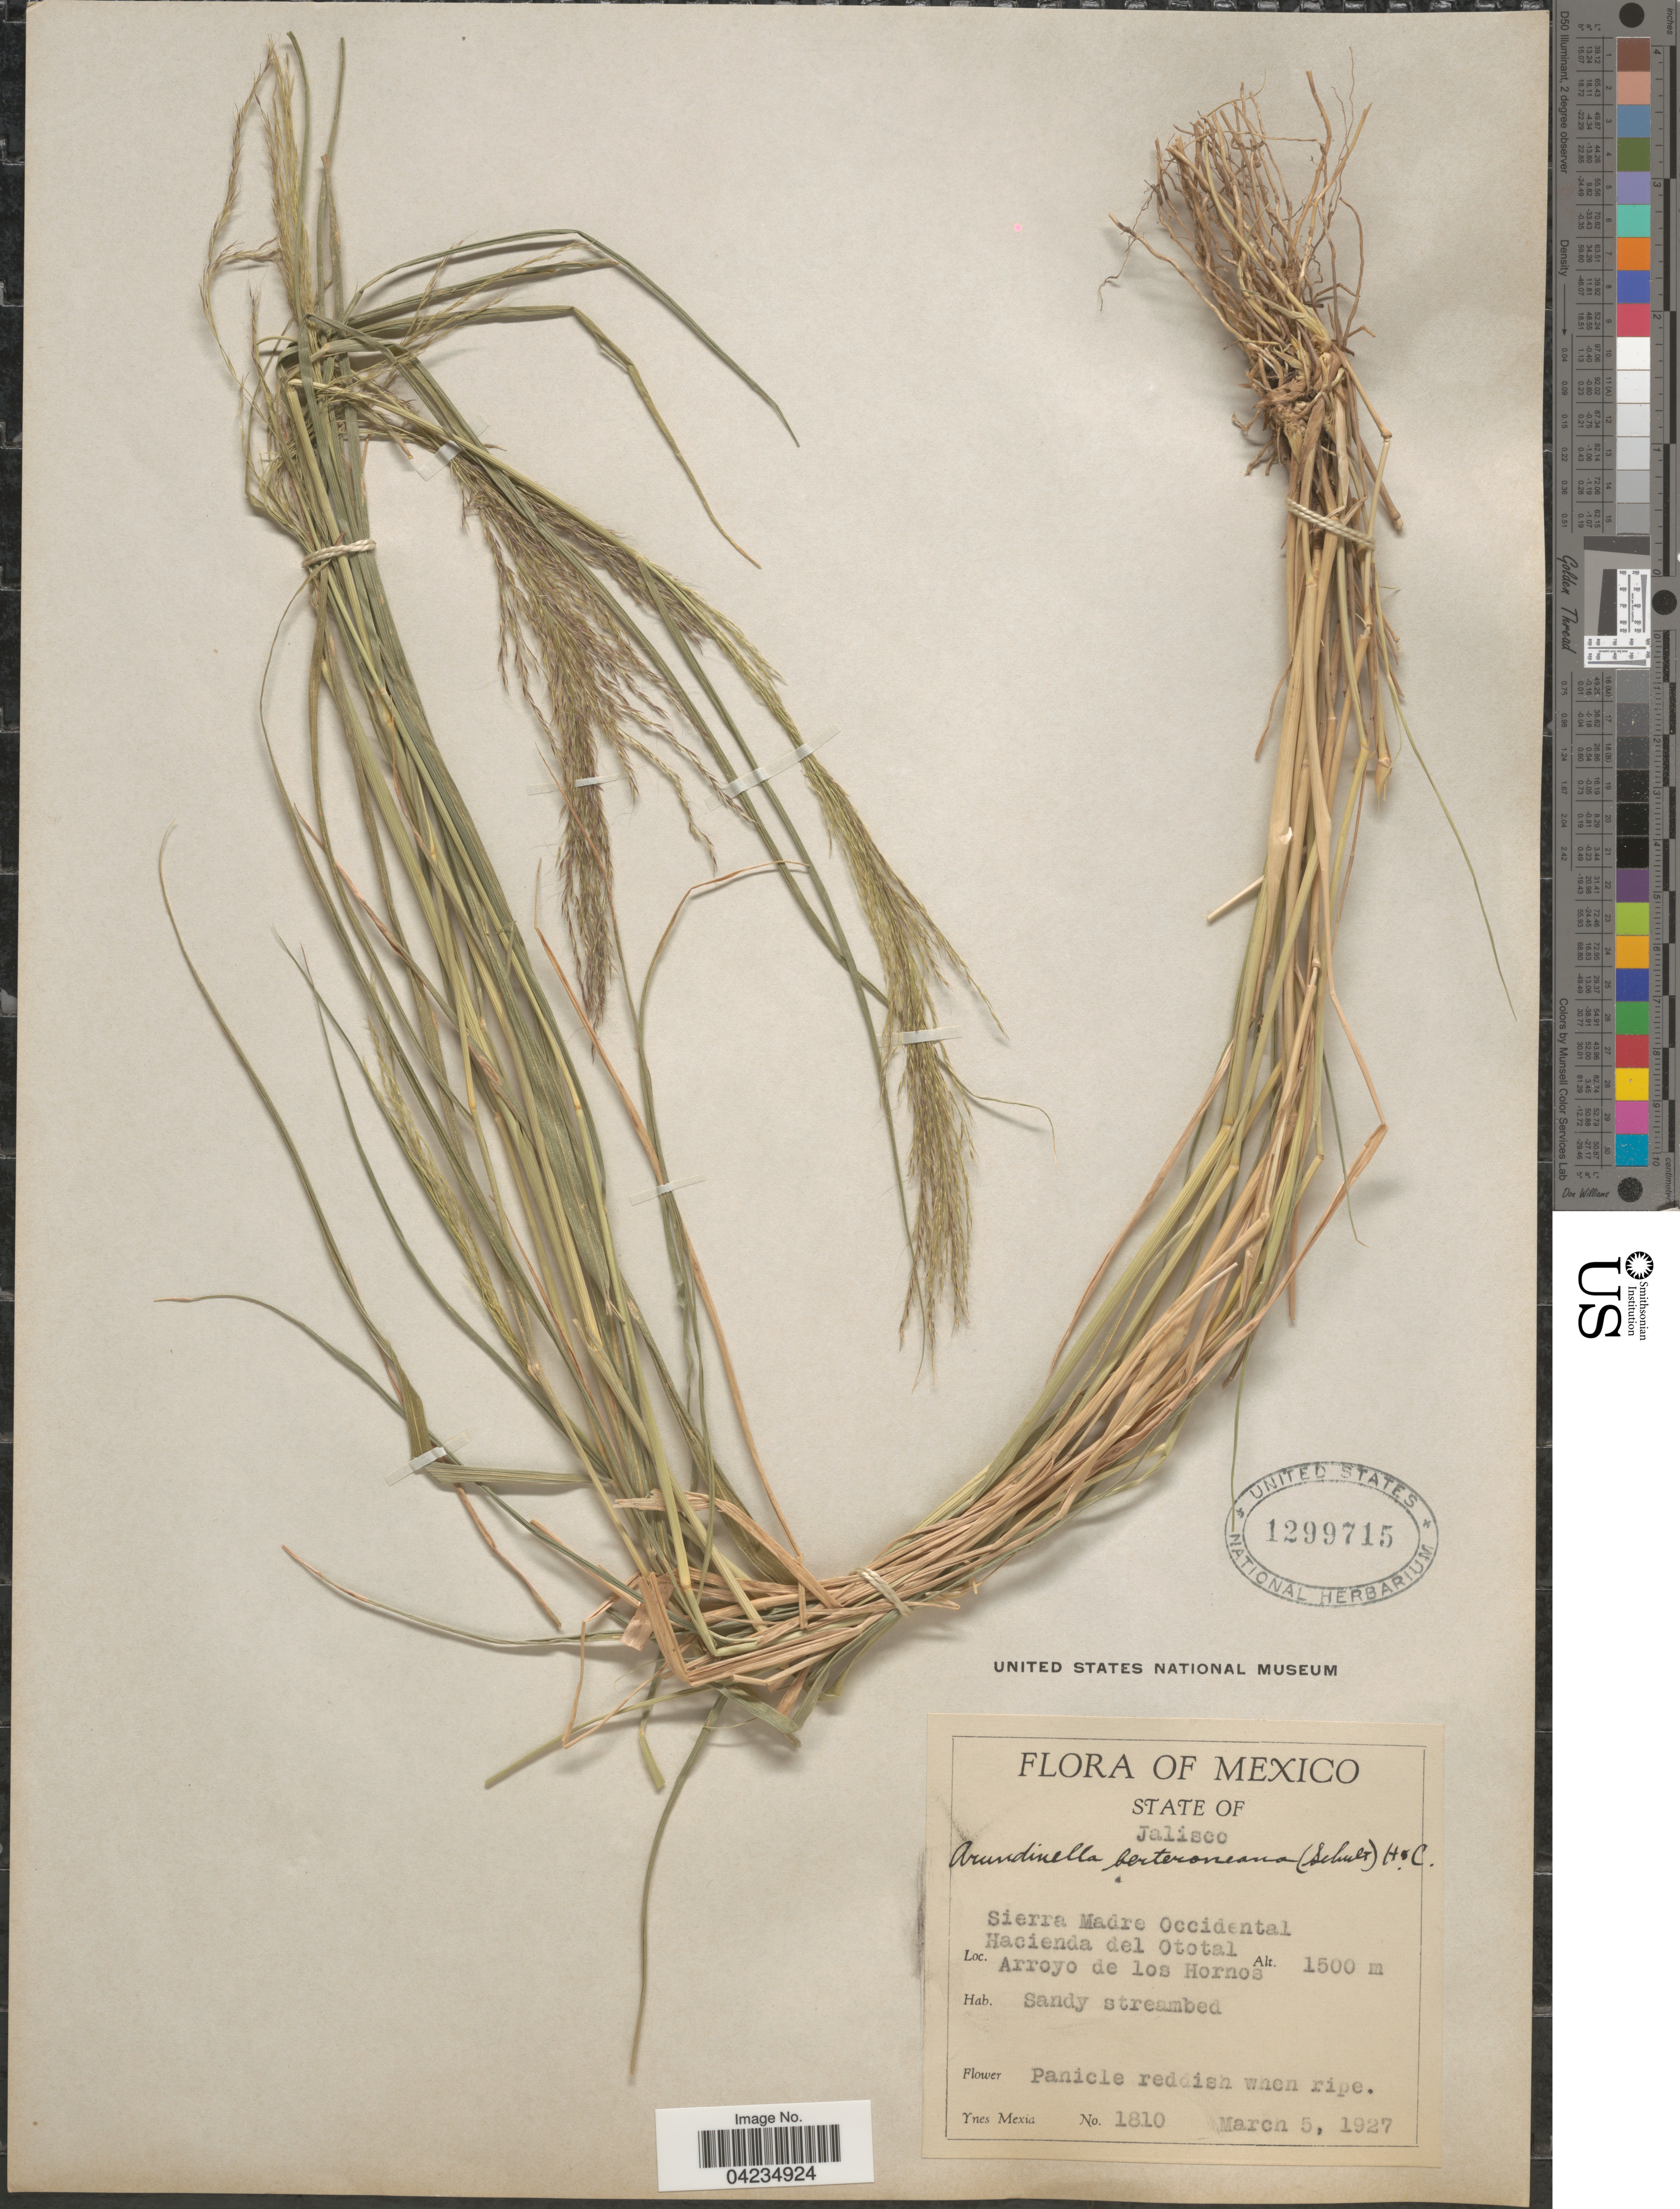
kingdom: Plantae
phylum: Tracheophyta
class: Liliopsida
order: Poales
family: Poaceae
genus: Arundinella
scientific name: Arundinella berteroniana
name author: (Schult.) Hitchc. & Chase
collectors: Y. Mexia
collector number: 1810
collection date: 1927-03-05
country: Mexico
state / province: Jalisco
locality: Sierra Madre Occidental. Hacienda del Ototal. Arroyo de los Hornos.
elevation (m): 1500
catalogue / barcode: US 1299715